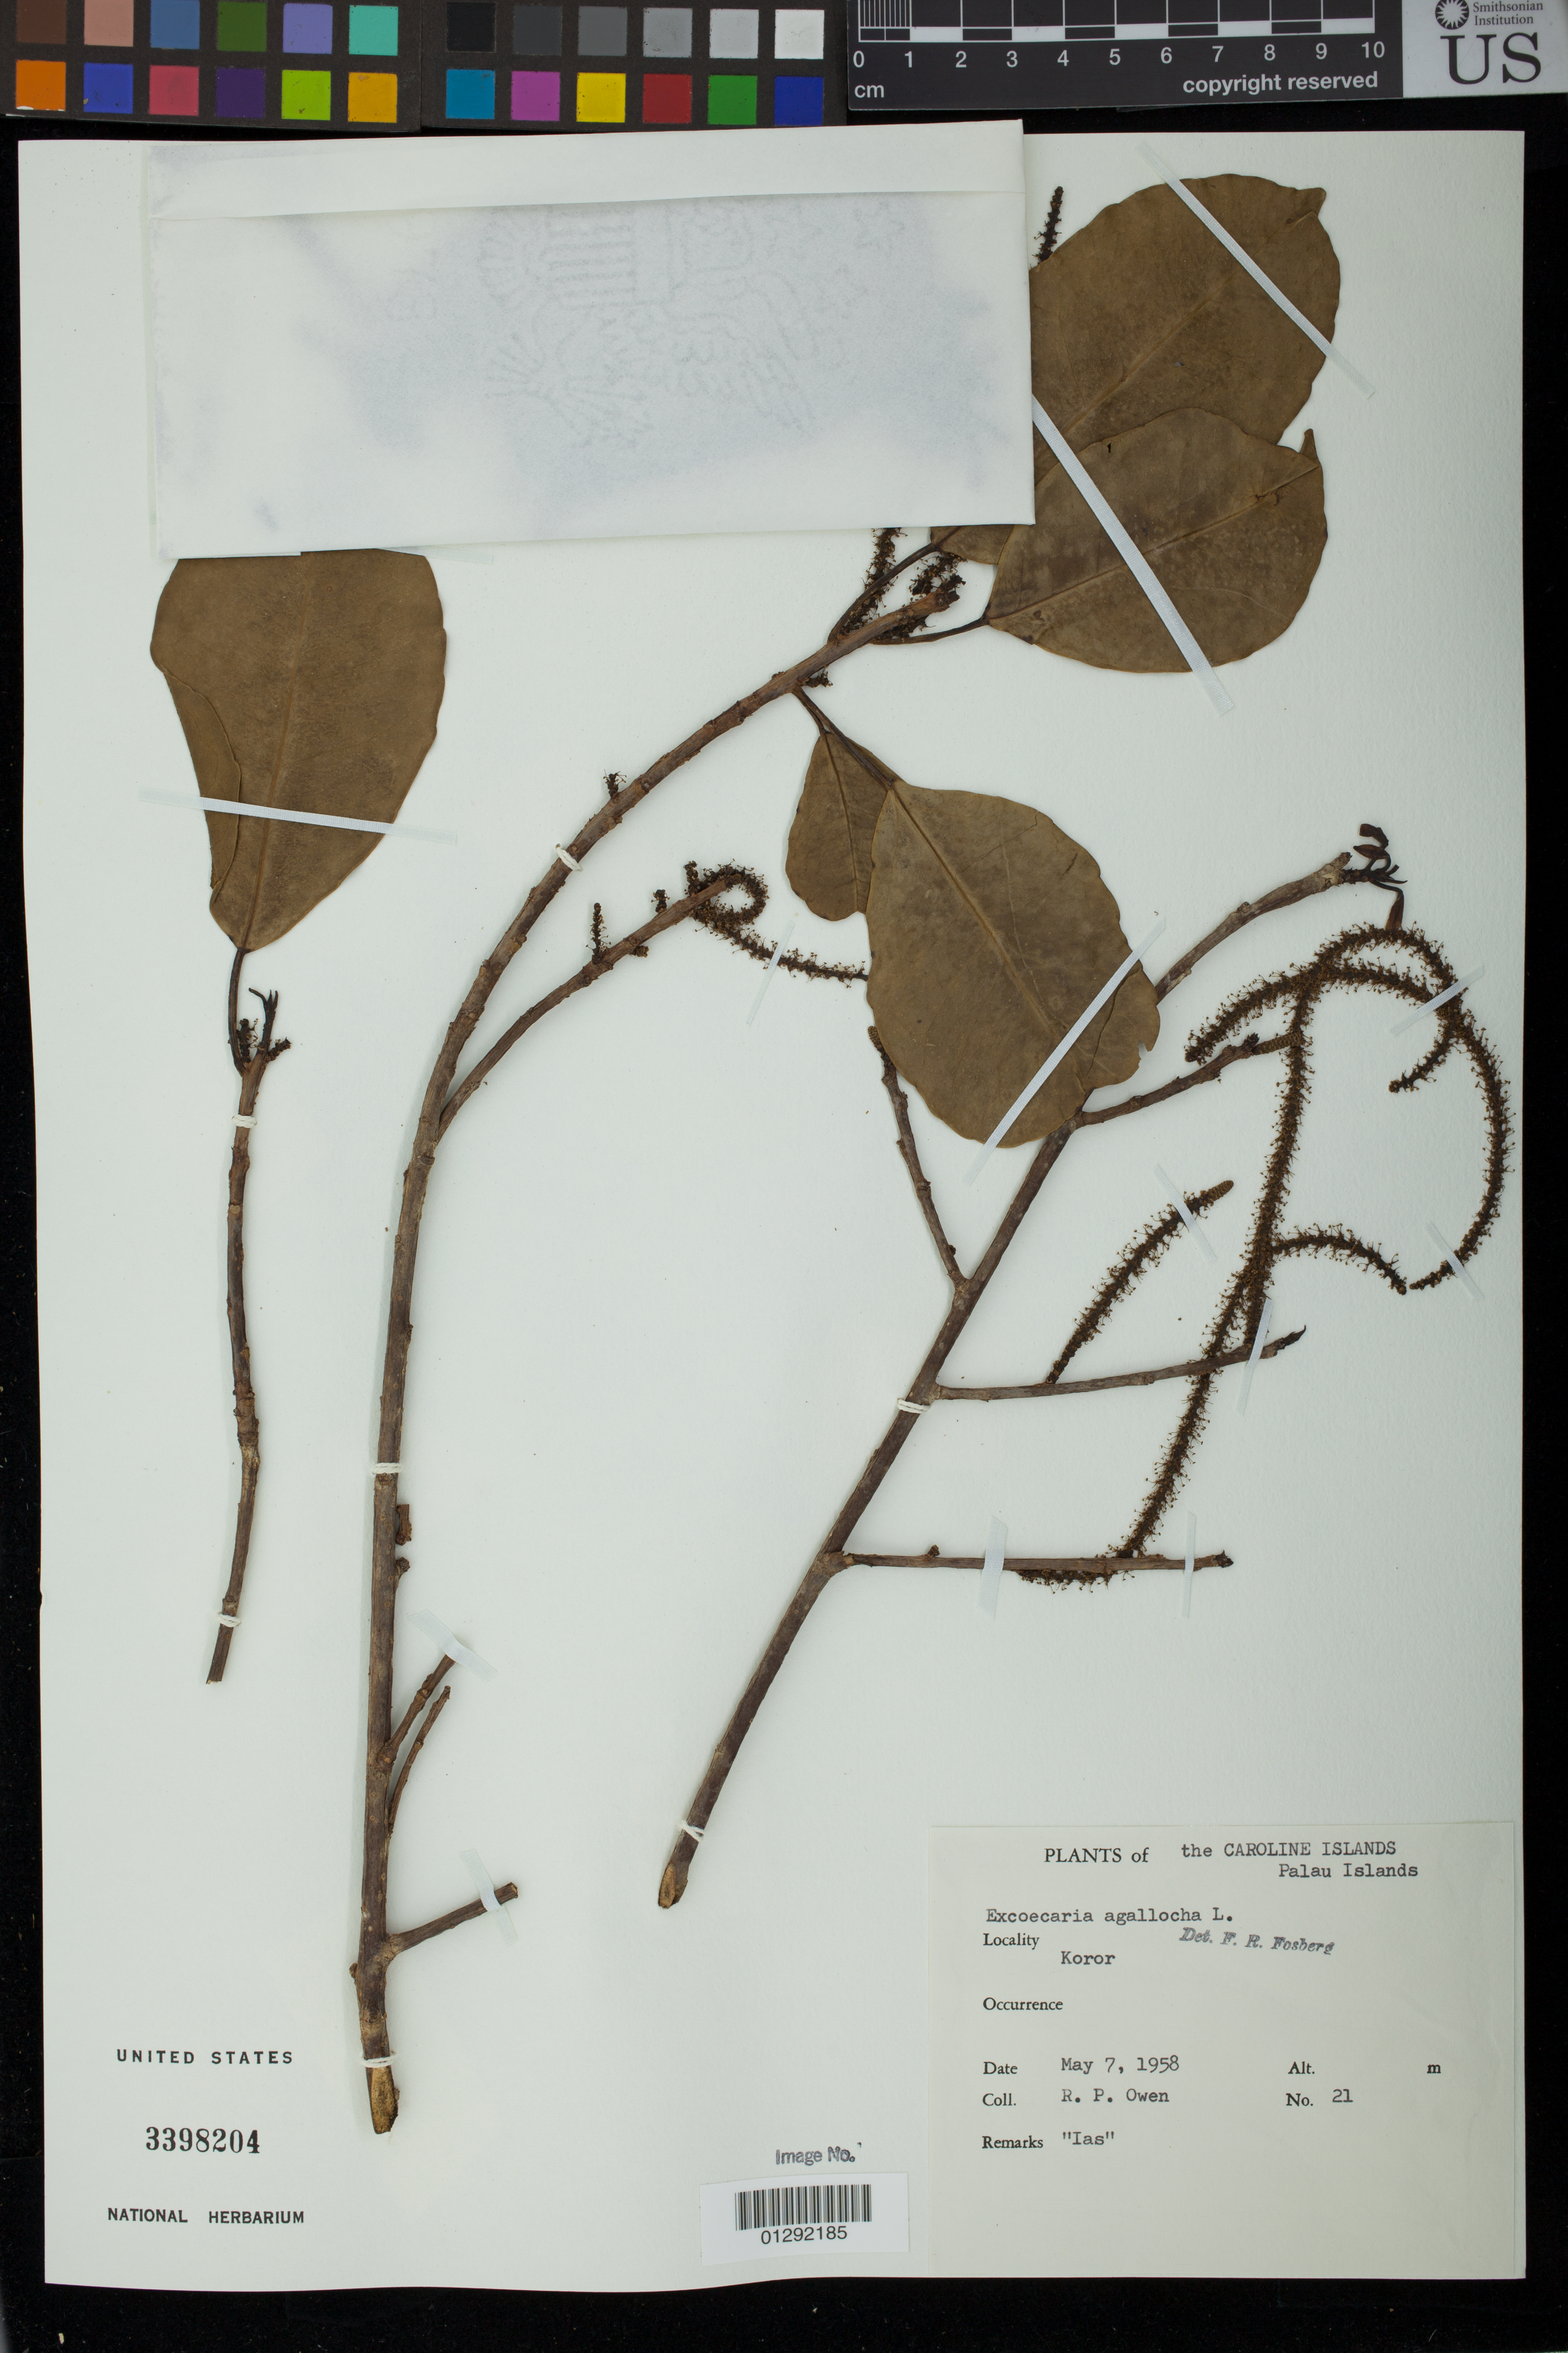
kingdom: Plantae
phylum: Tracheophyta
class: Magnoliopsida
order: Malpighiales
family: Euphorbiaceae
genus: Excoecaria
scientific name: Excoecaria agallocha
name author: L.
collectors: R. Owen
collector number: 21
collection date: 1958-05-07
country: Palau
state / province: Koror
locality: Caroline Islands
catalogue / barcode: US 3398204